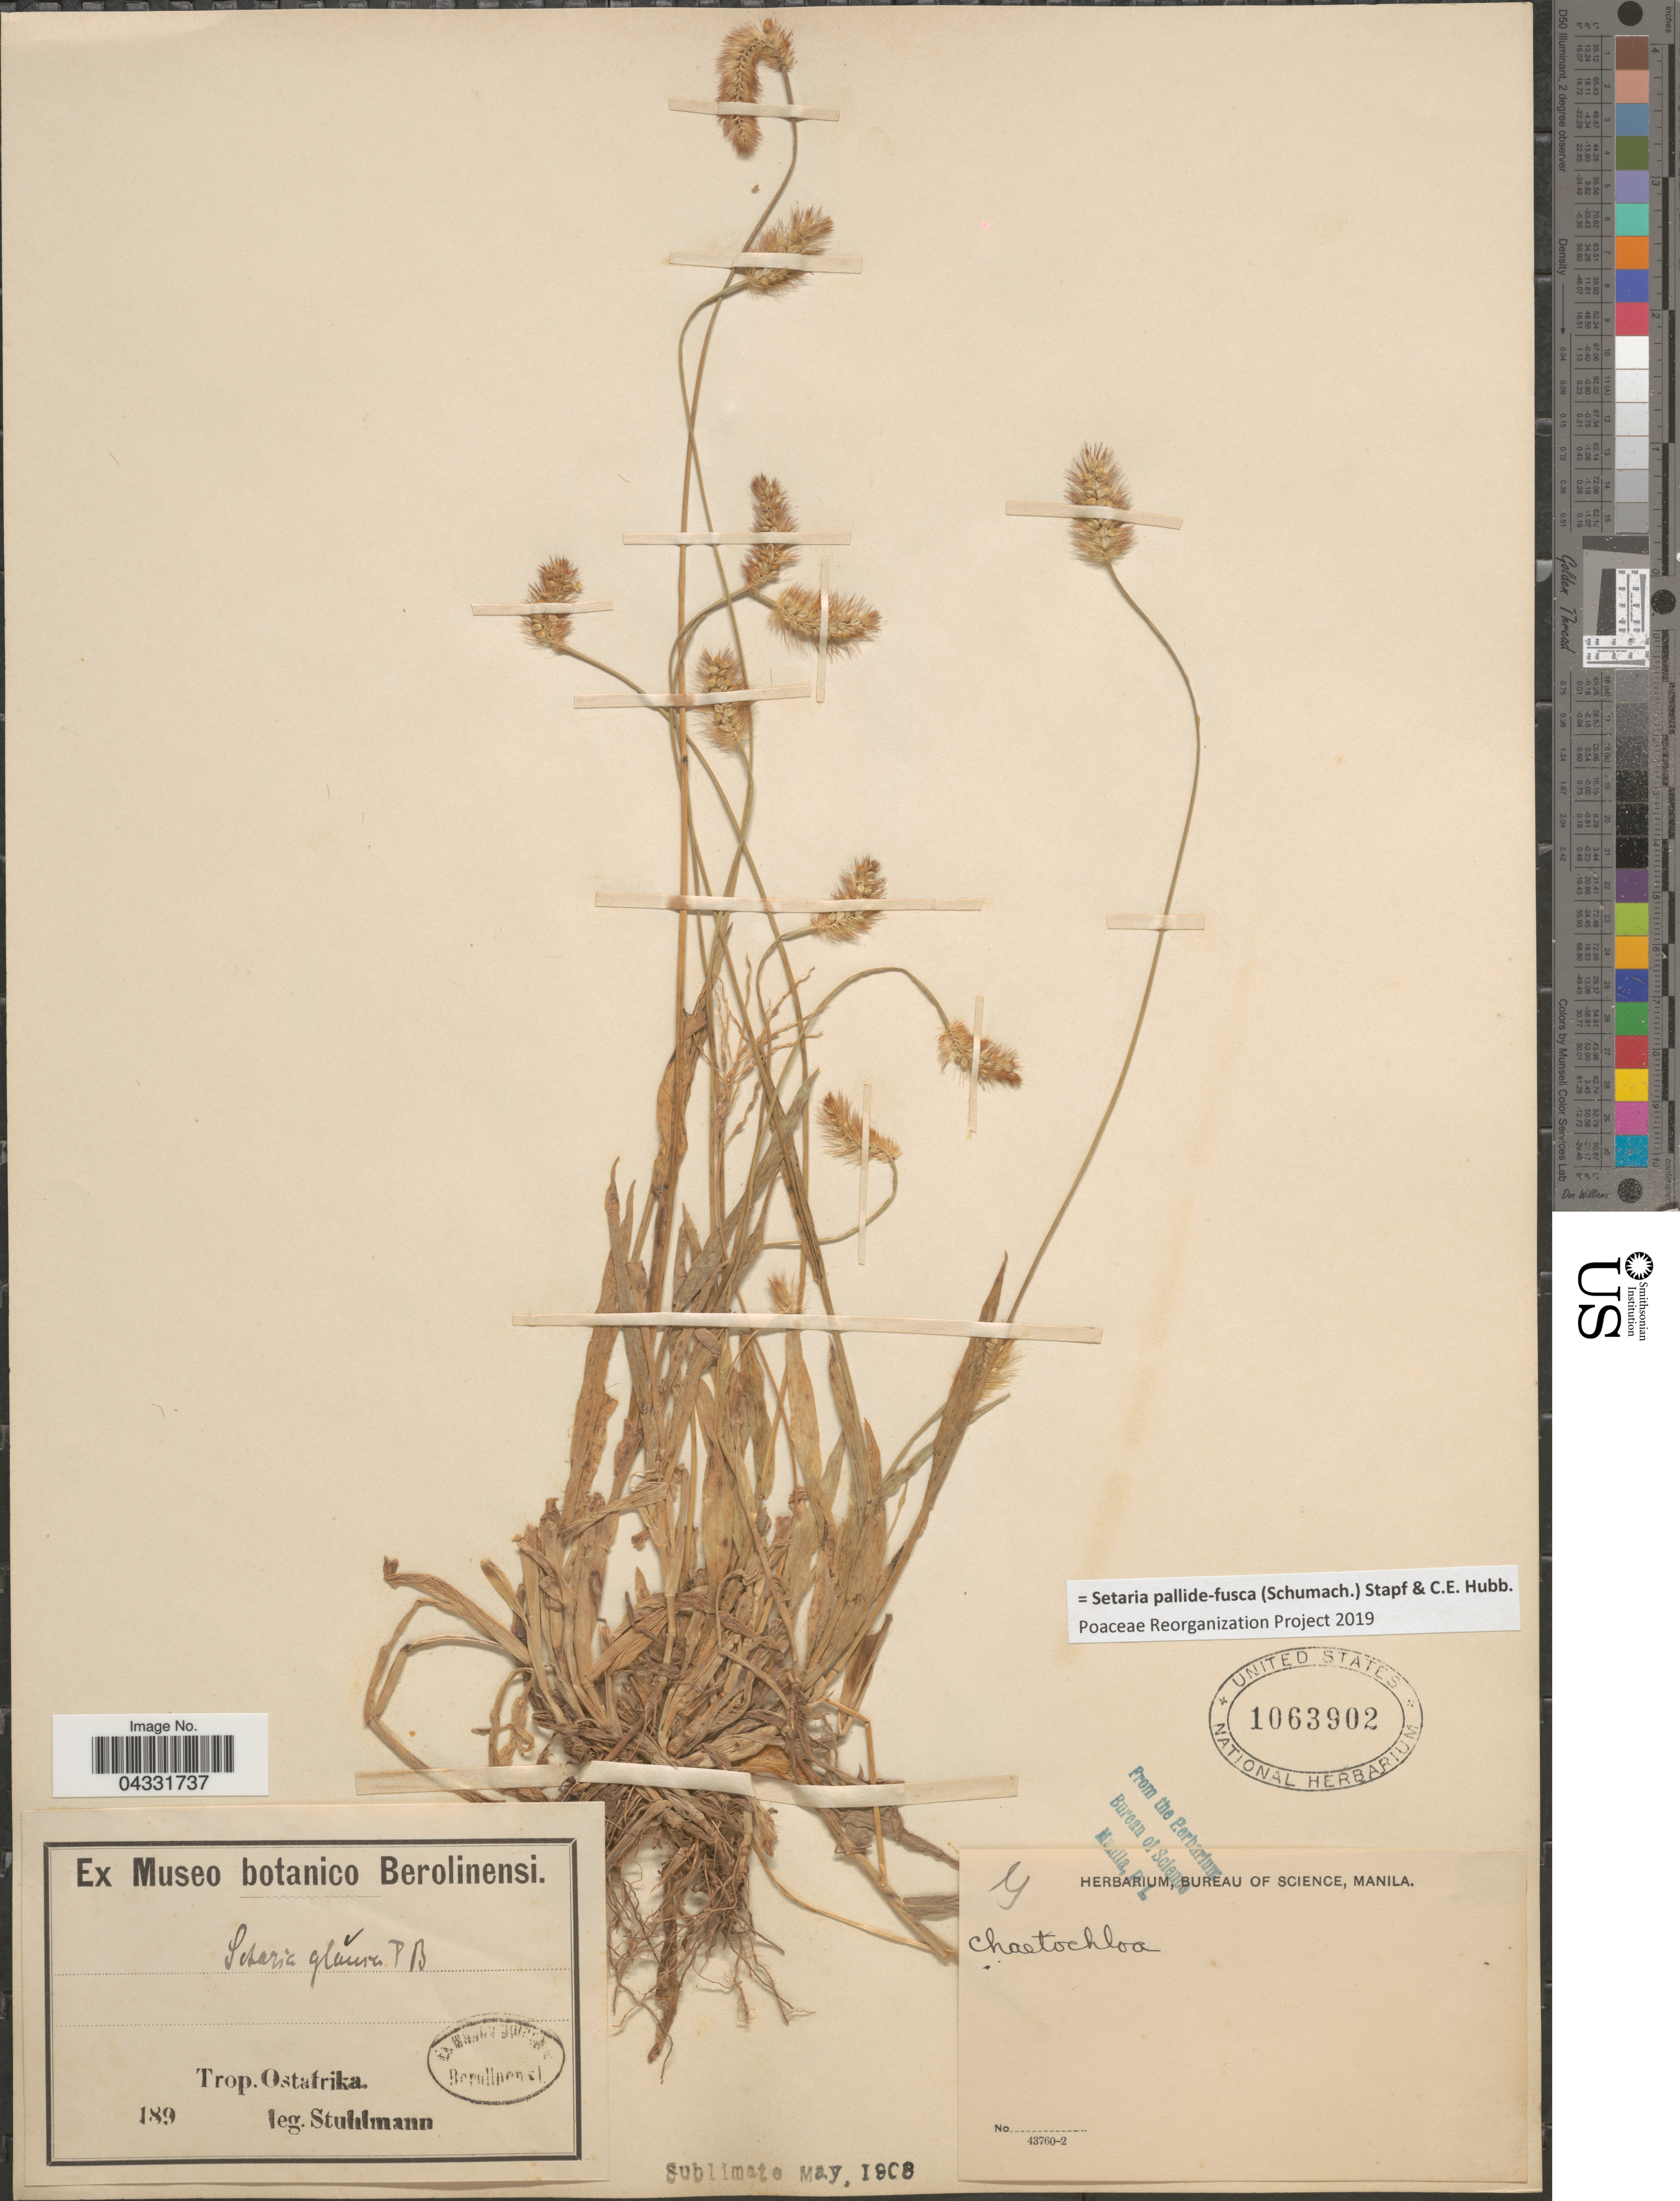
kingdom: Plantae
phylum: Tracheophyta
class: Liliopsida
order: Poales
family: Poaceae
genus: Setaria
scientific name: Setaria pallide-fusca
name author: (Schumach.) Stapf & C.E. Hubb.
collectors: -. Stuhlmann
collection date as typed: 189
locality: Trop. Ostafrika.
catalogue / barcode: US 1063902